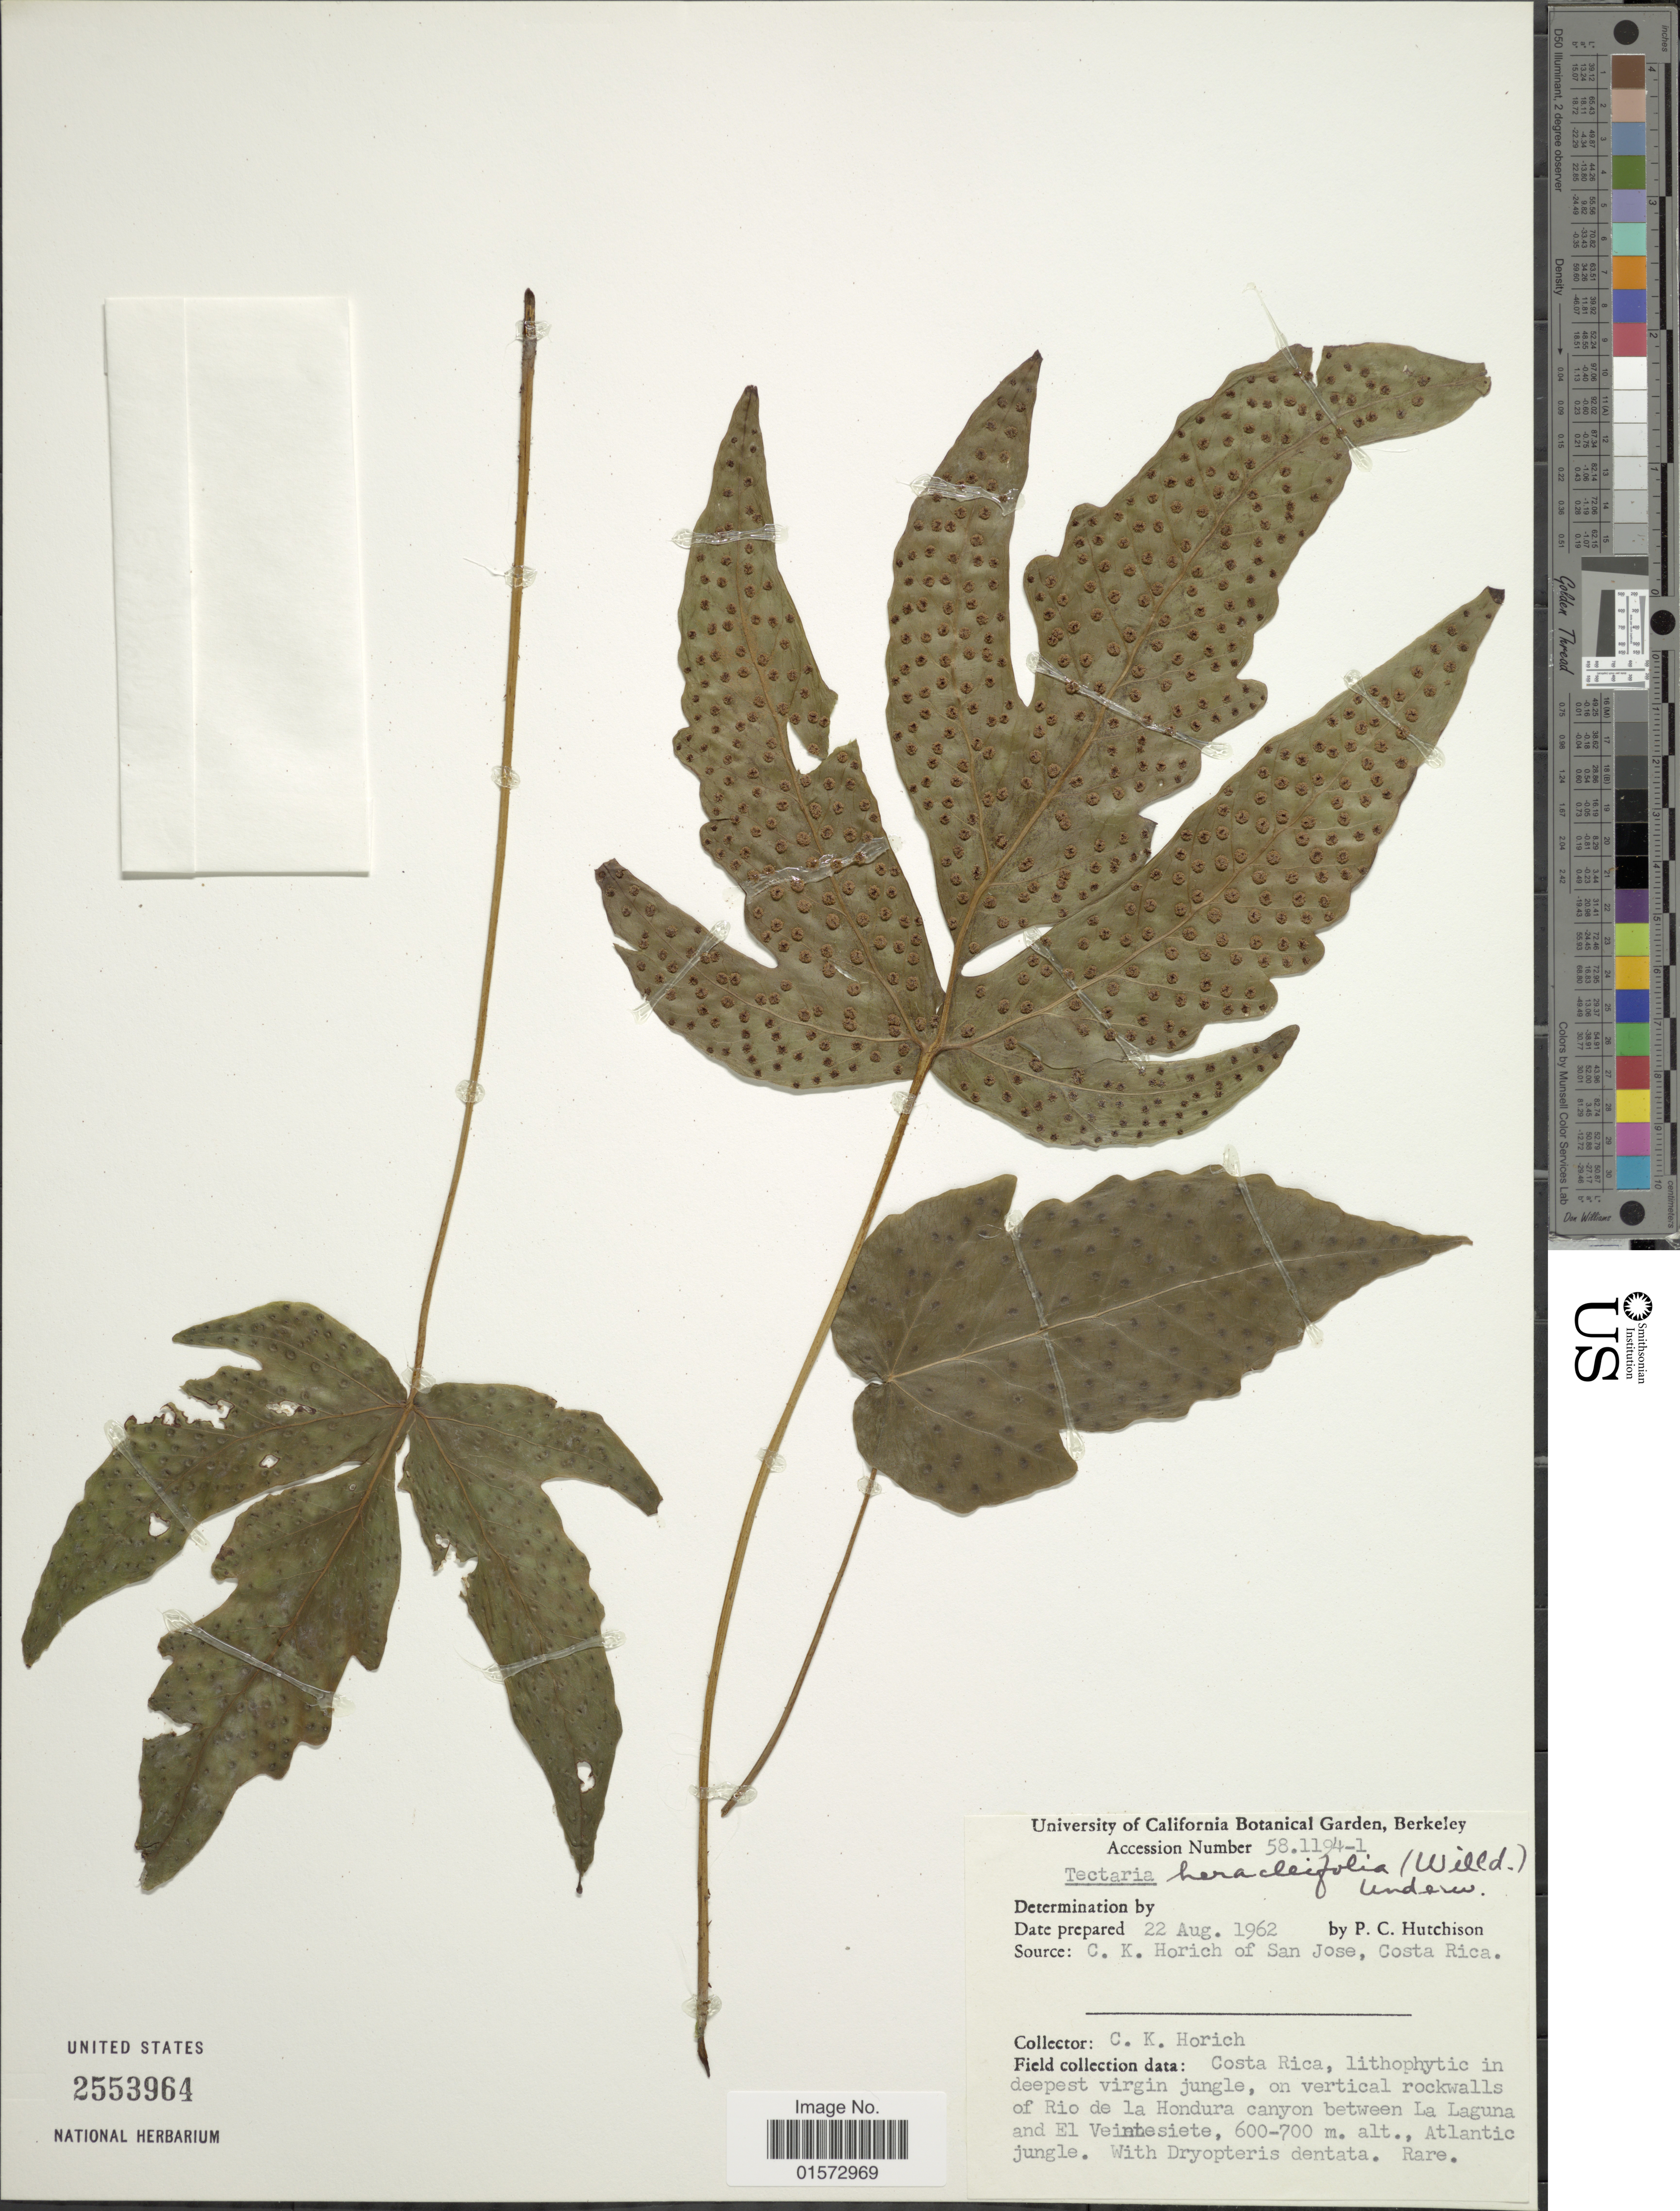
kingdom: Plantae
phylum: Tracheophyta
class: Polypodiopsida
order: Polypodiales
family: Tectariaceae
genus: Tectaria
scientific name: Tectaria heracleifolia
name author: (Willd.) Underw.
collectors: P. C. Hutchison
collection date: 1962-08-22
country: United States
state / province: California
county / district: Alameda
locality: University of California Botanical Garden, Berkeley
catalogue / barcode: US 2553964